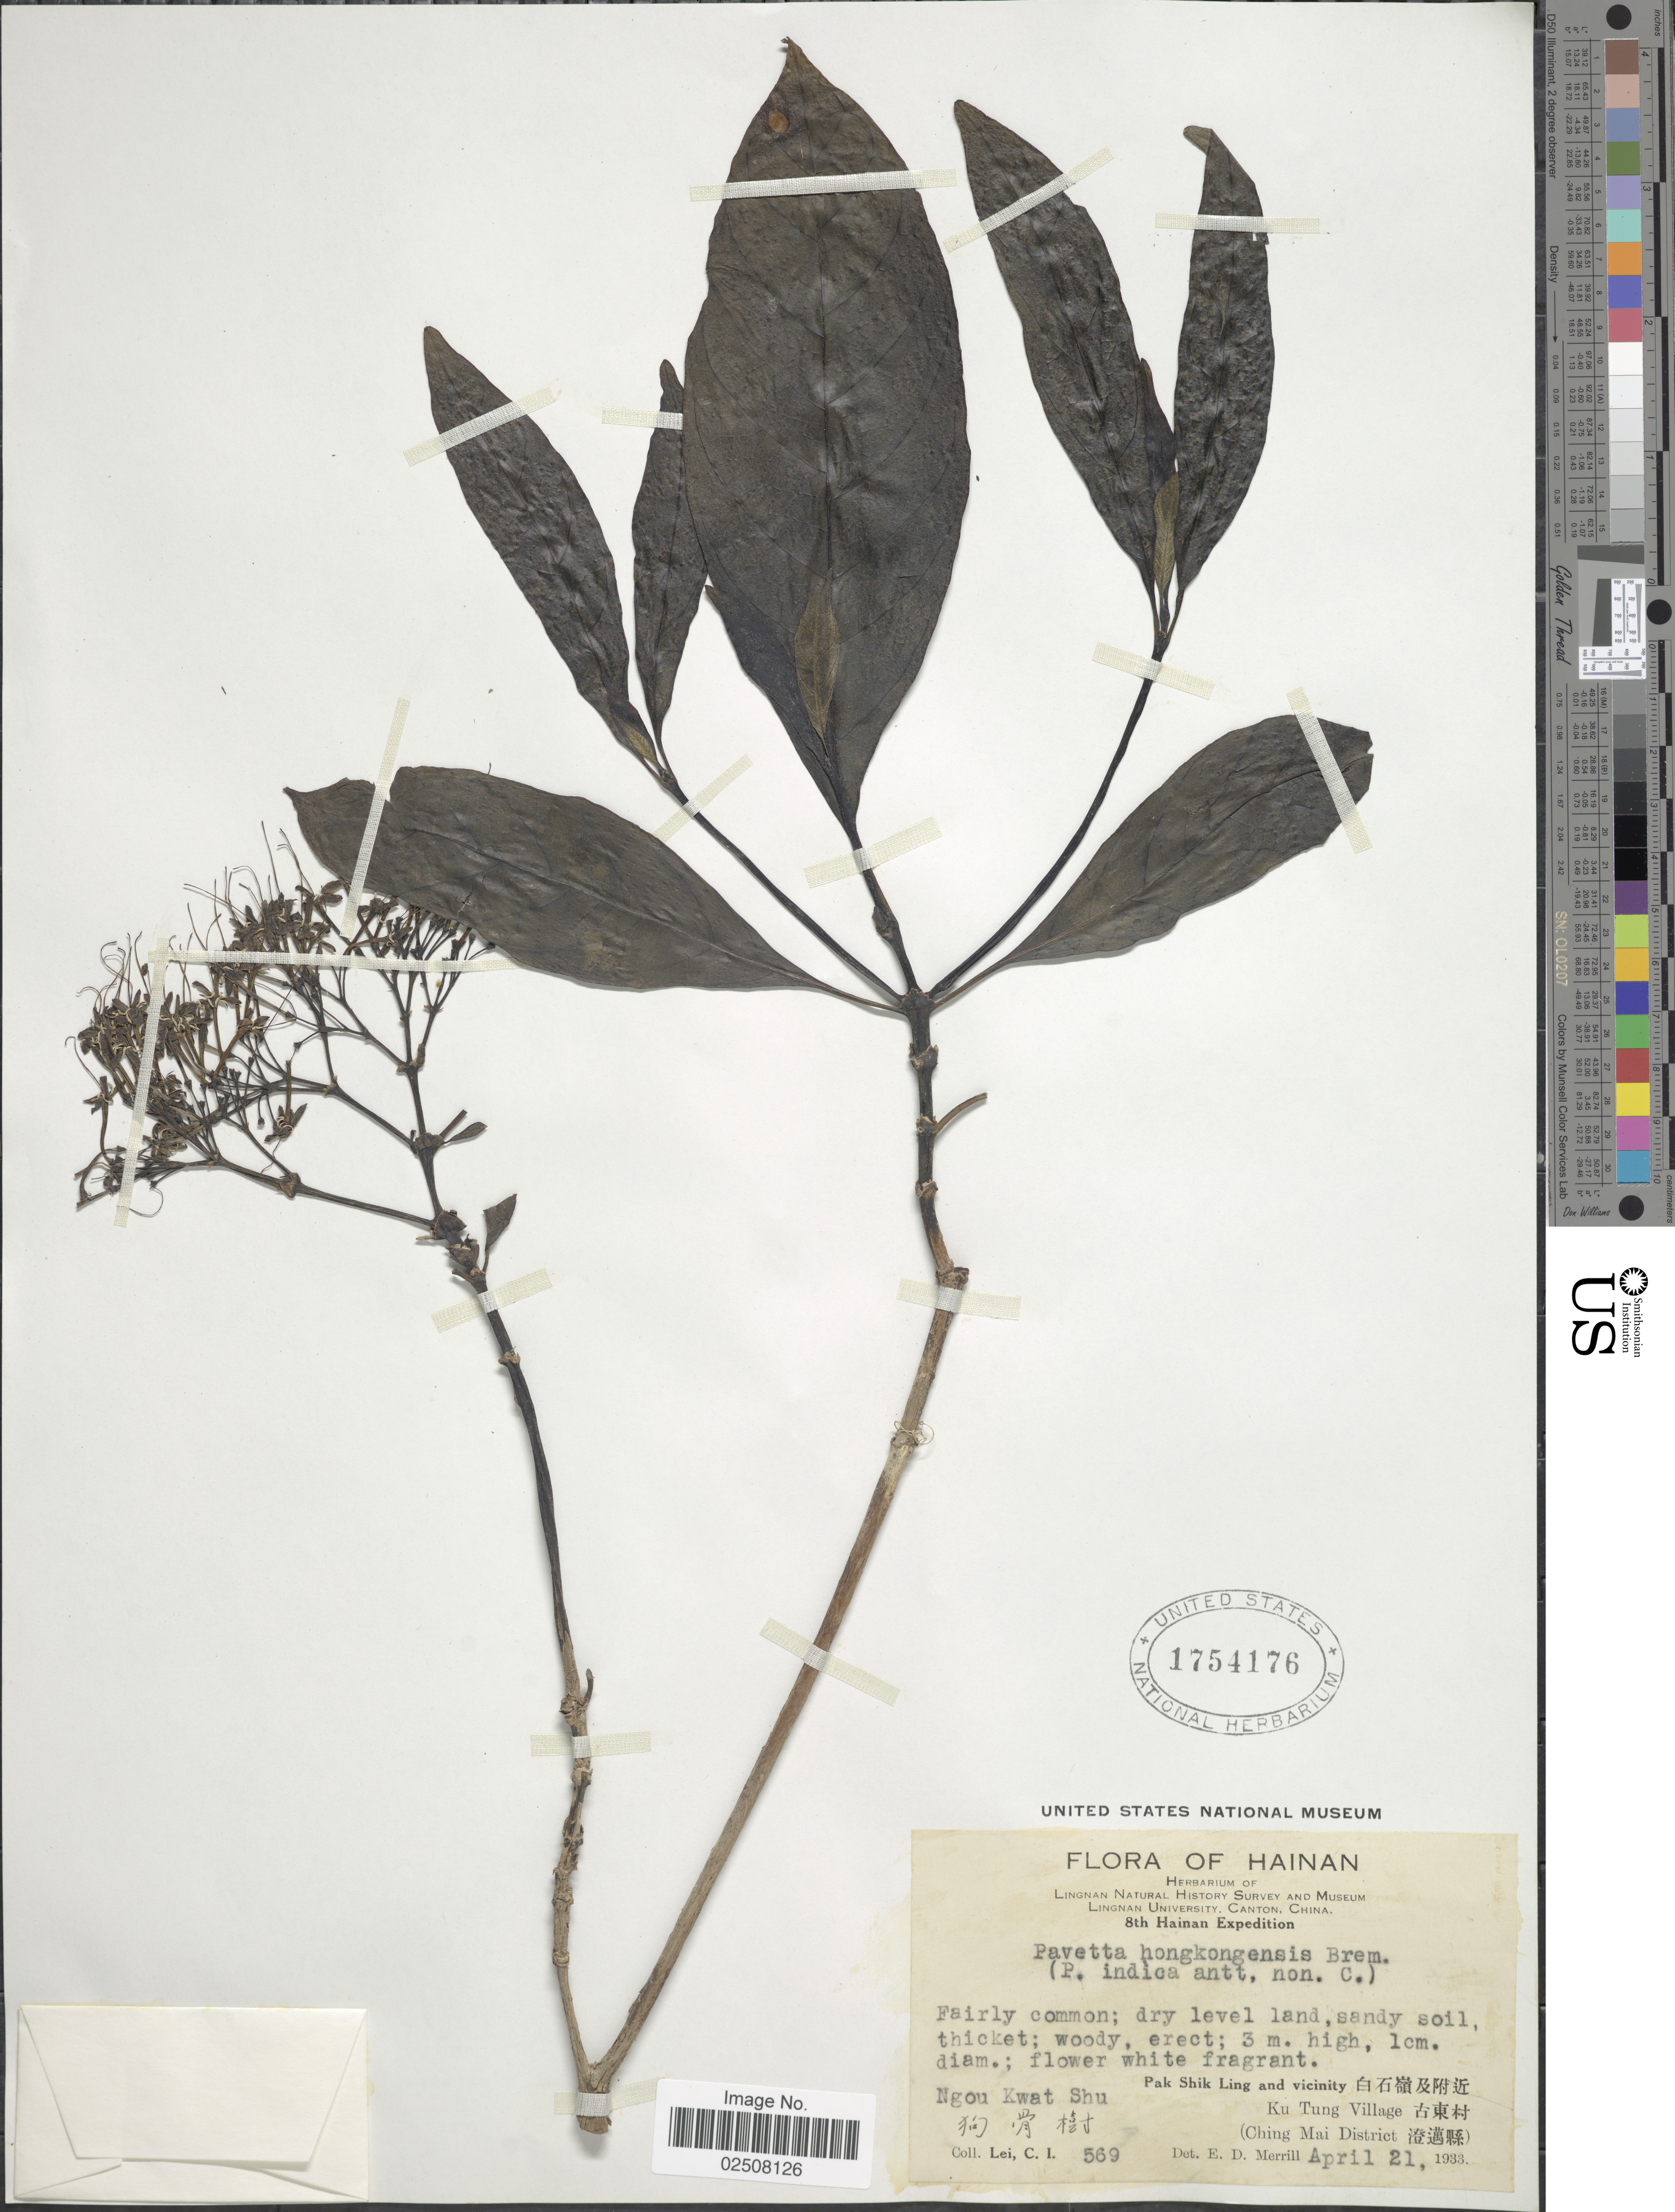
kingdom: Plantae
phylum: Tracheophyta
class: Magnoliopsida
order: Gentianales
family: Rubiaceae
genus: Pavetta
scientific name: Pavetta hongkongensis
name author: Bremek.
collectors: C. I. Lei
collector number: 569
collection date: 1933-04-21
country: China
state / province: Hainan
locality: PakShikLing and Vicinity,, Ngou Kwat Shu, Ku Tung Village (Ching Mai District, Ngou Kwat Shu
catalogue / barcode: US 1754175